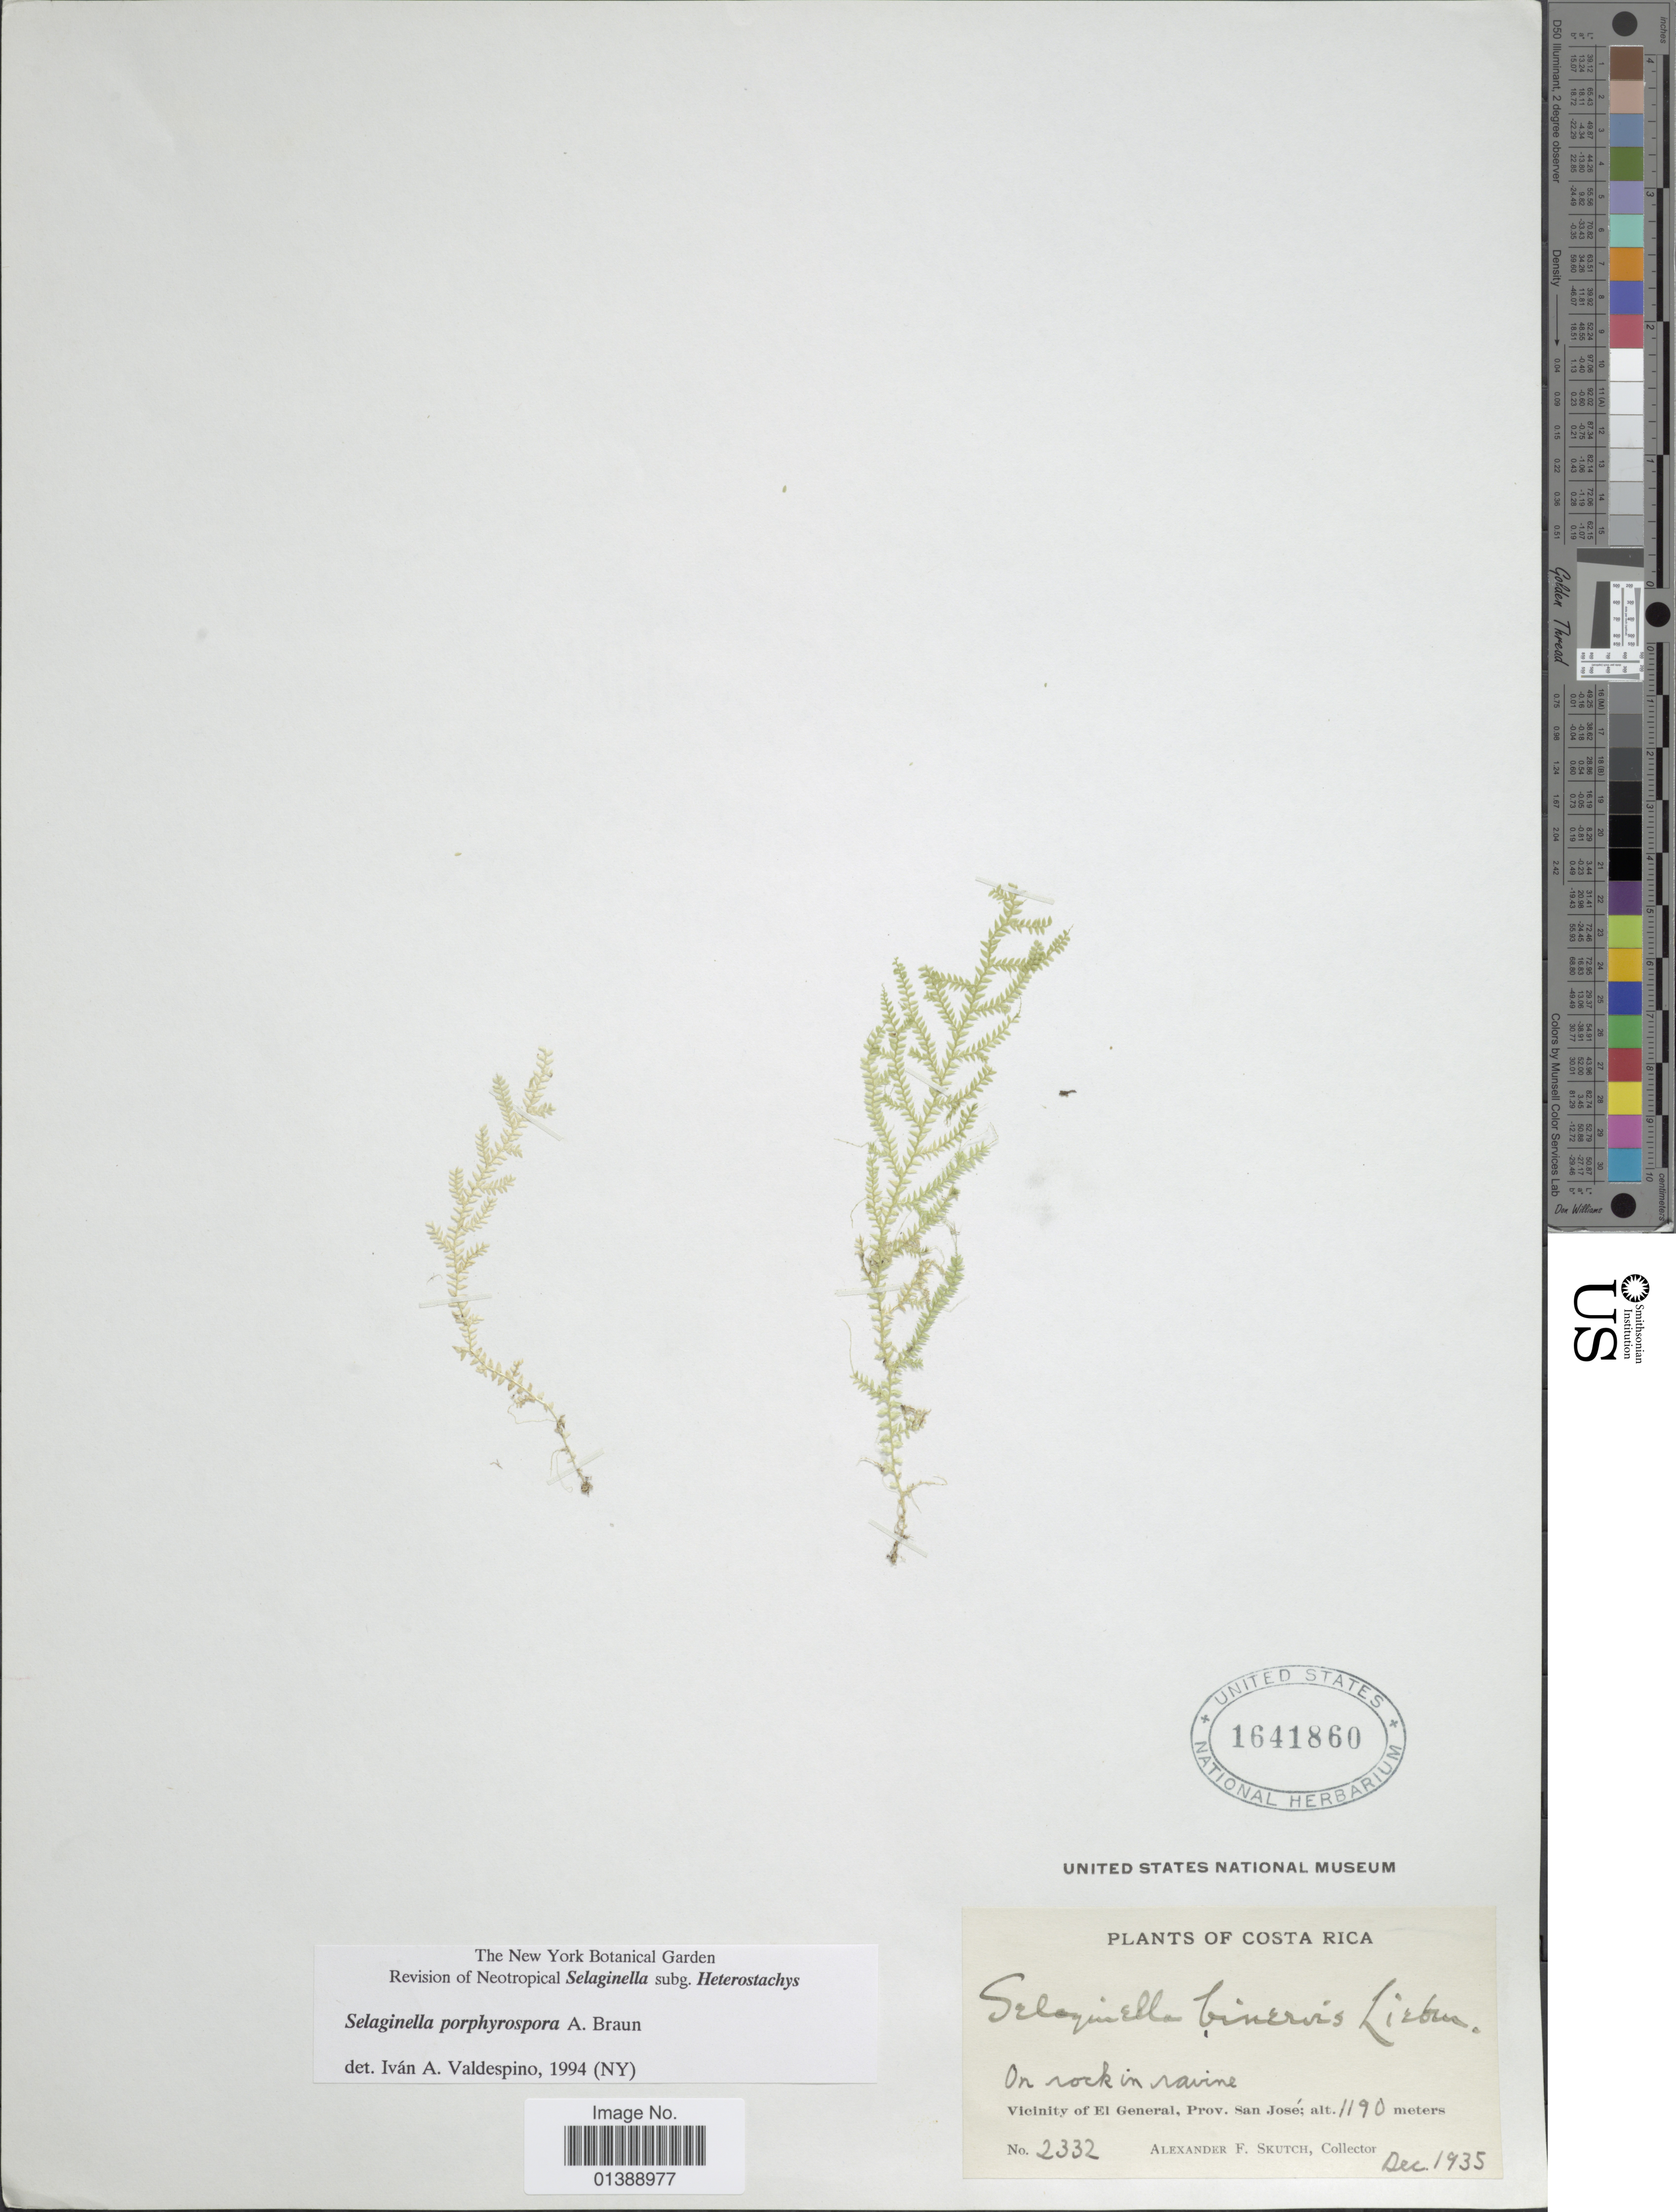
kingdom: Plantae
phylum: Tracheophyta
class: Lycopodiopsida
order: Selaginellales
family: Selaginellaceae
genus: Selaginella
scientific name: Selaginella porphyrospora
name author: A. Braun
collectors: A. F. Skutch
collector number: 2332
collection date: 1935-12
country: Costa Rica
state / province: San José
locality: On rock in ravine, Vicinity of El General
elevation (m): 1190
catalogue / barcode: US 1641860